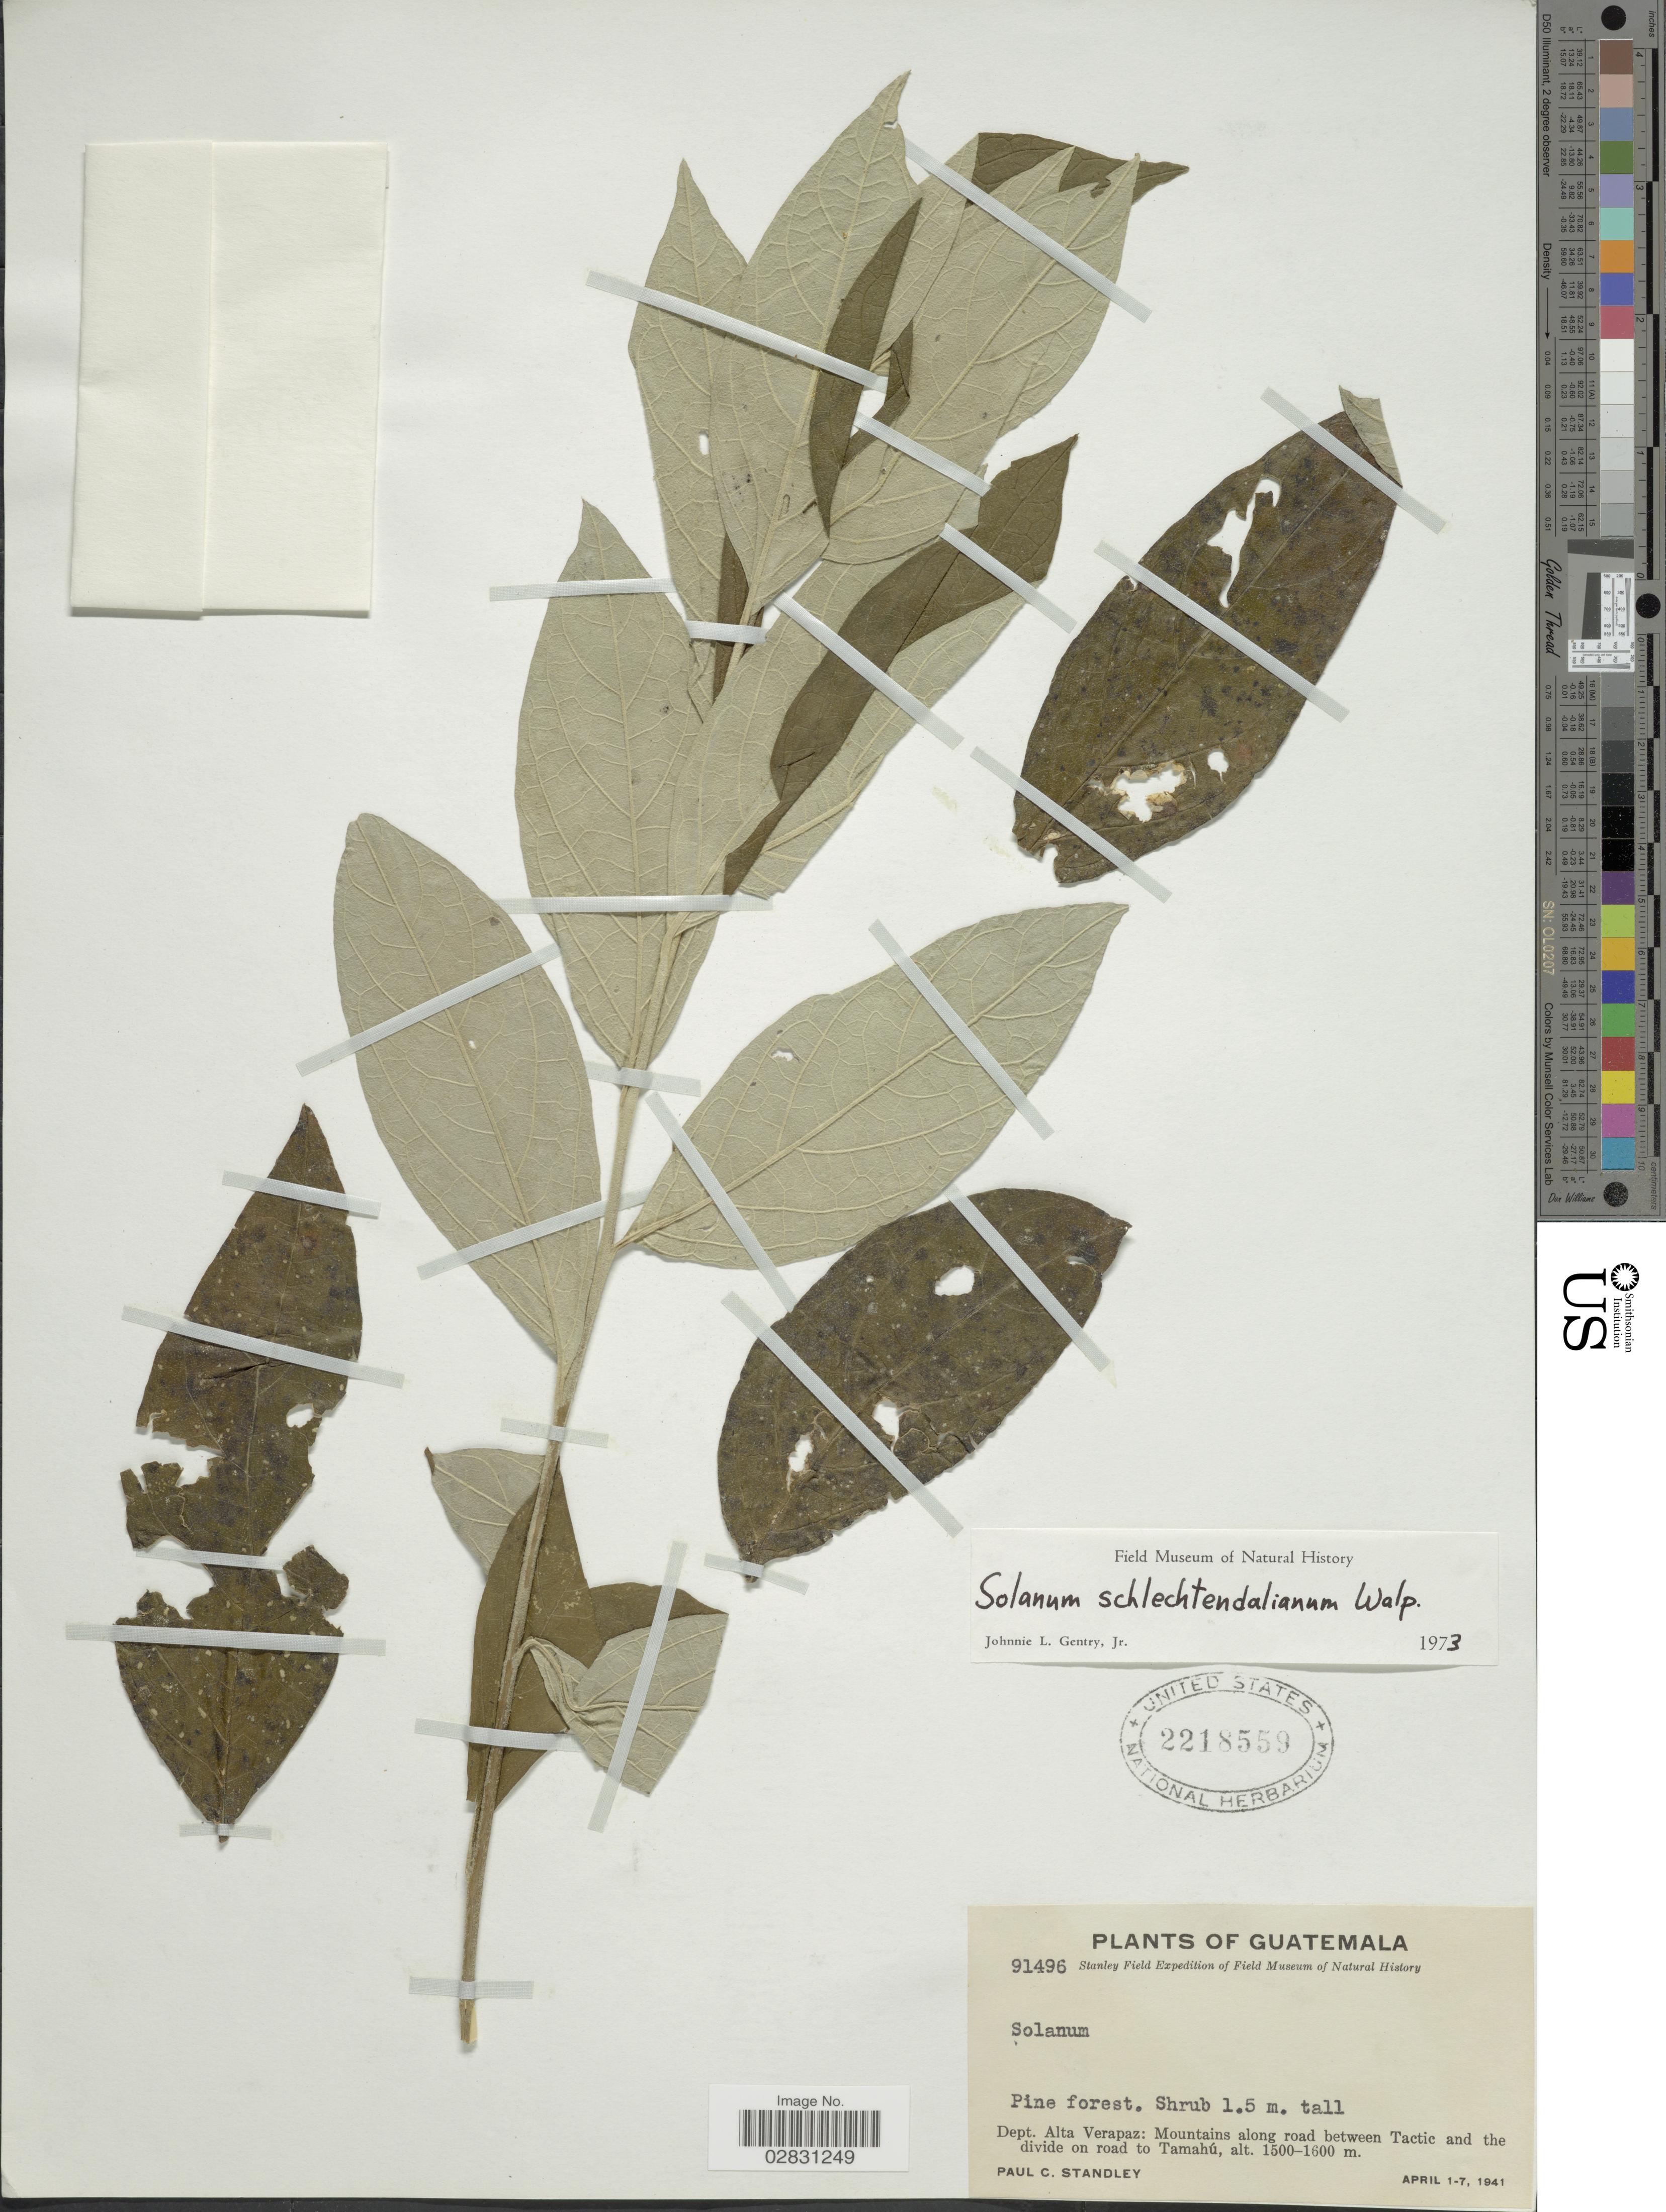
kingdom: Plantae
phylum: Tracheophyta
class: Magnoliopsida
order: Solanales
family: Solanaceae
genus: Solanum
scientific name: Solanum schlechtendalianum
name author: Walp.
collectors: P. C. Standley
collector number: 91496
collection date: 1941-04-01/1941-04-07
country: Guatemala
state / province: Alta Verapaz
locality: Dept. Alta Verapaz: Mountains along road between Tactic and the divide on road to Tamahú.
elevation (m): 1500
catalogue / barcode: US 2218559